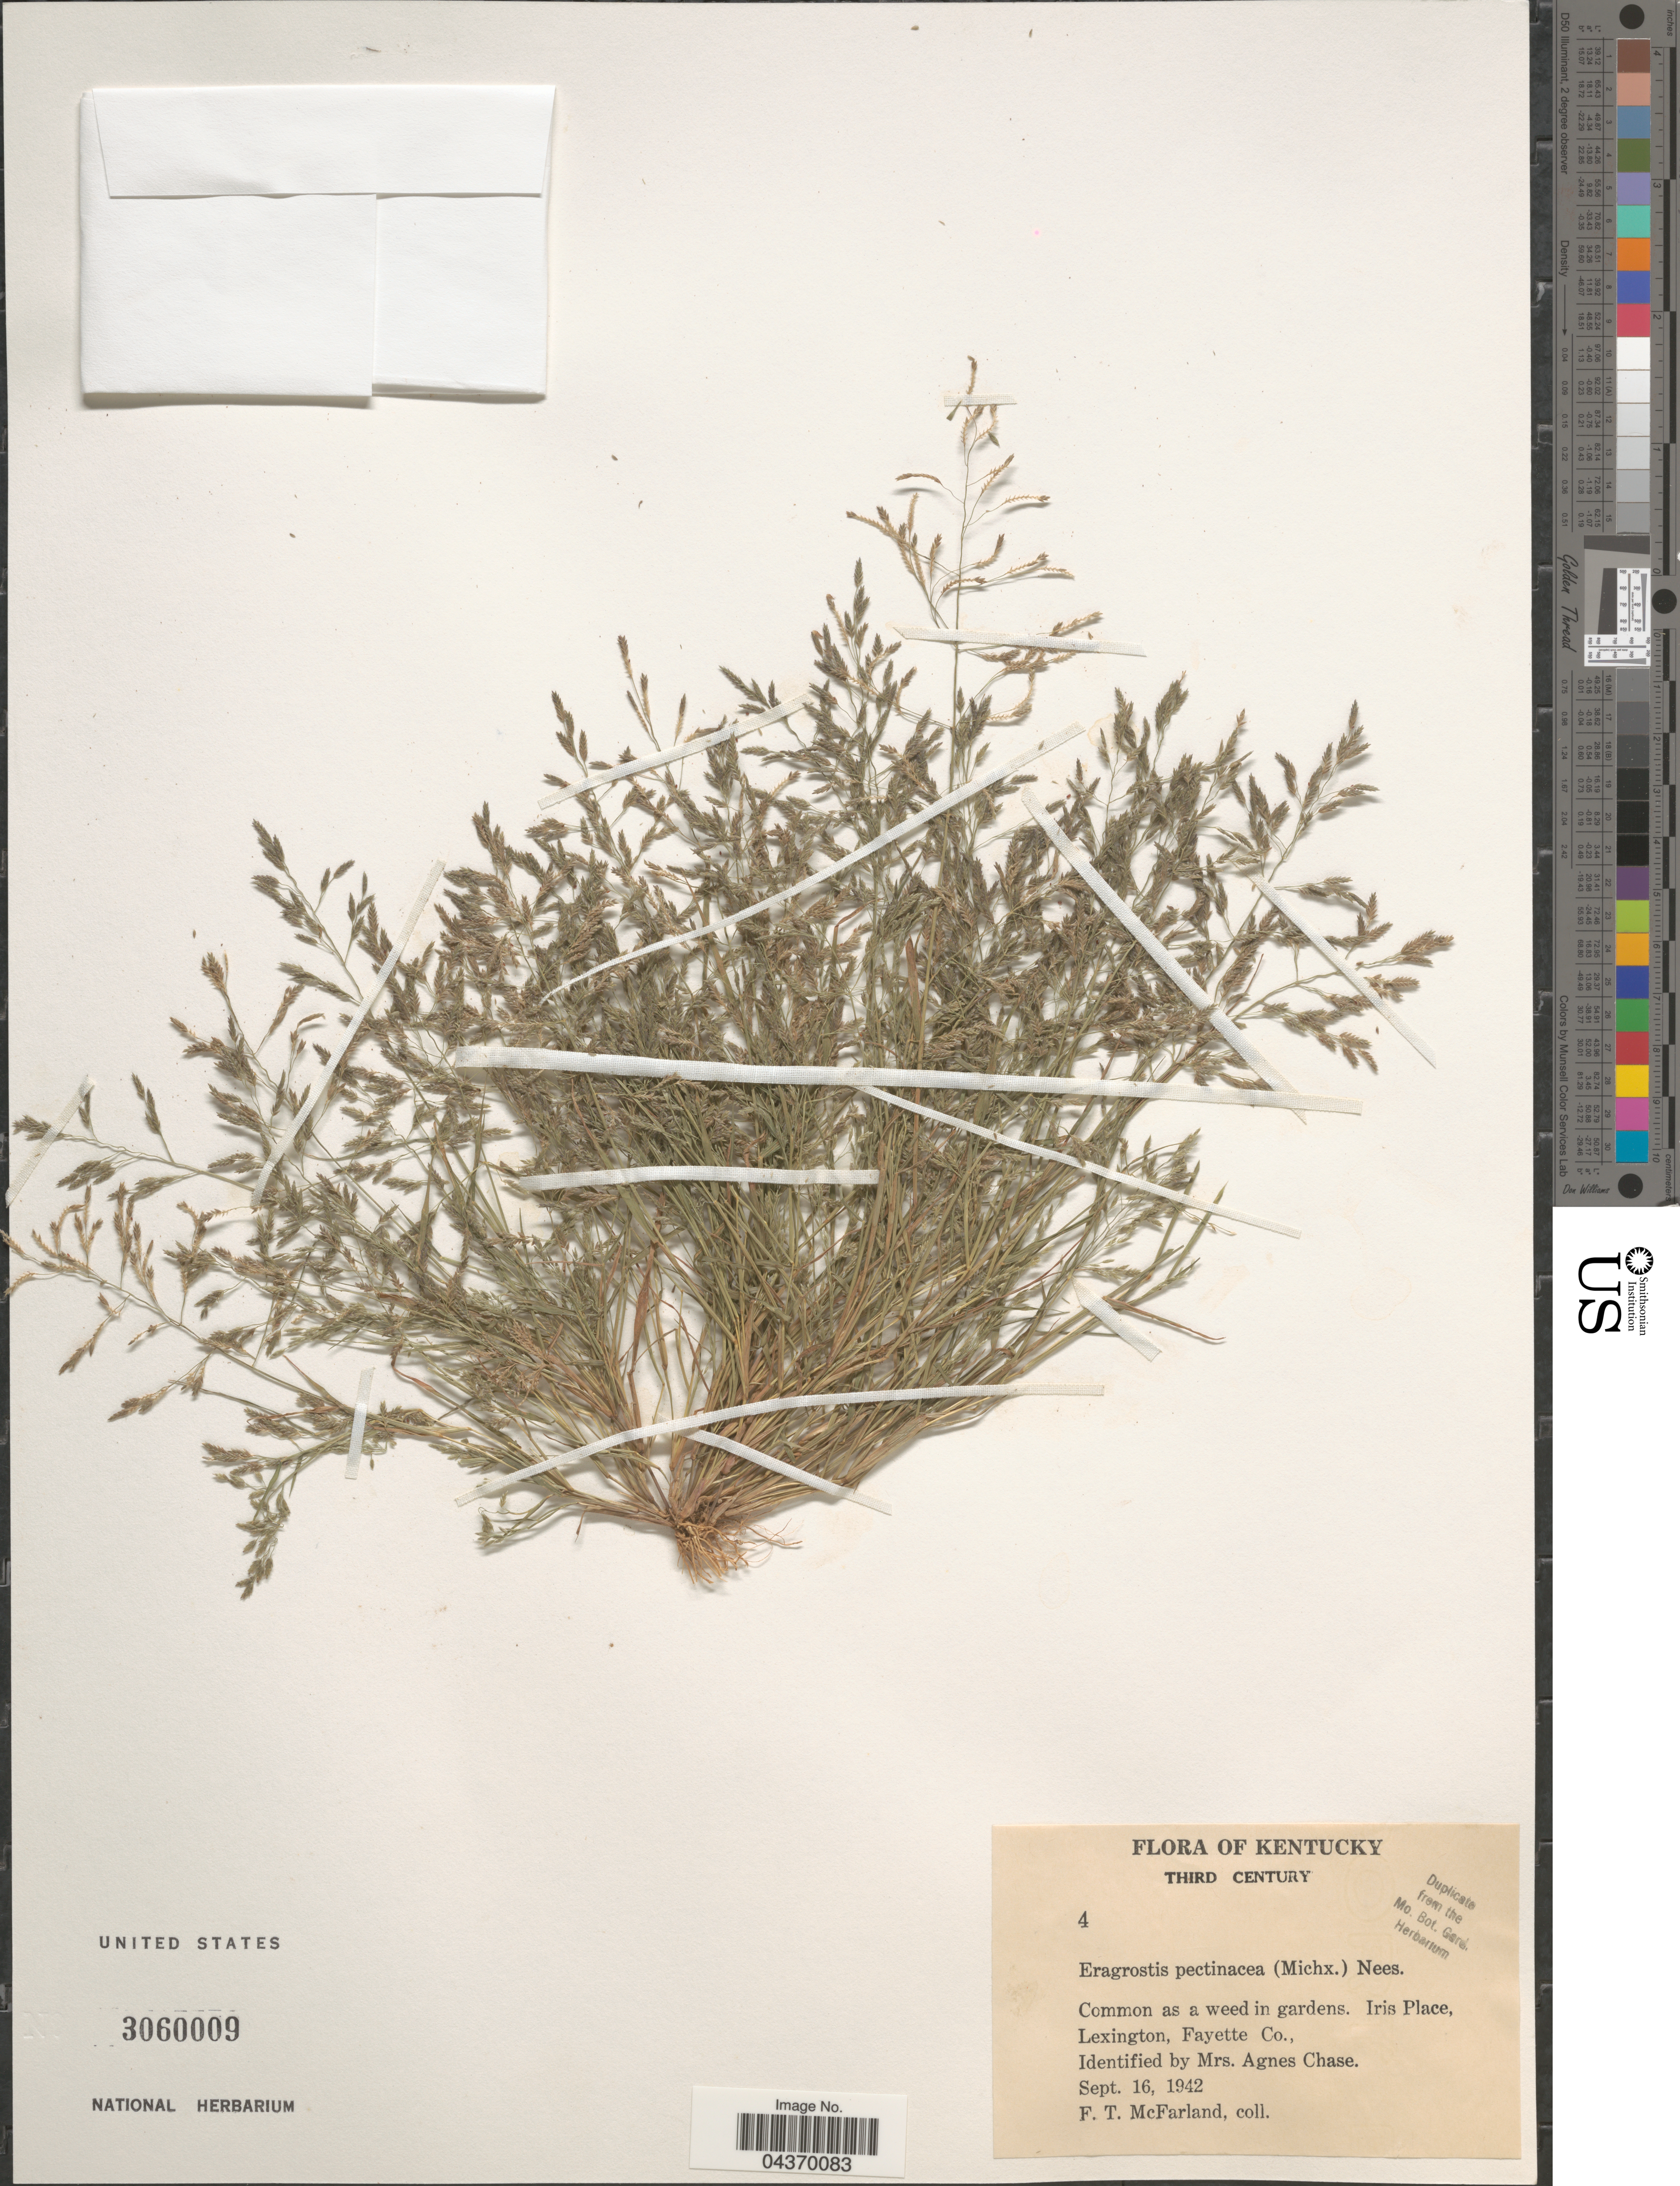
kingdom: Plantae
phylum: Tracheophyta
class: Liliopsida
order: Poales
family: Poaceae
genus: Eragrostis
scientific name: Eragrostis pectinacea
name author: (Michx.) Nees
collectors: F. McFarland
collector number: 4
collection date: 1942-09-16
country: United States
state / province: Kentucky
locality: Iris Place, Lexington, Fayette Co.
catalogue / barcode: US 3060009